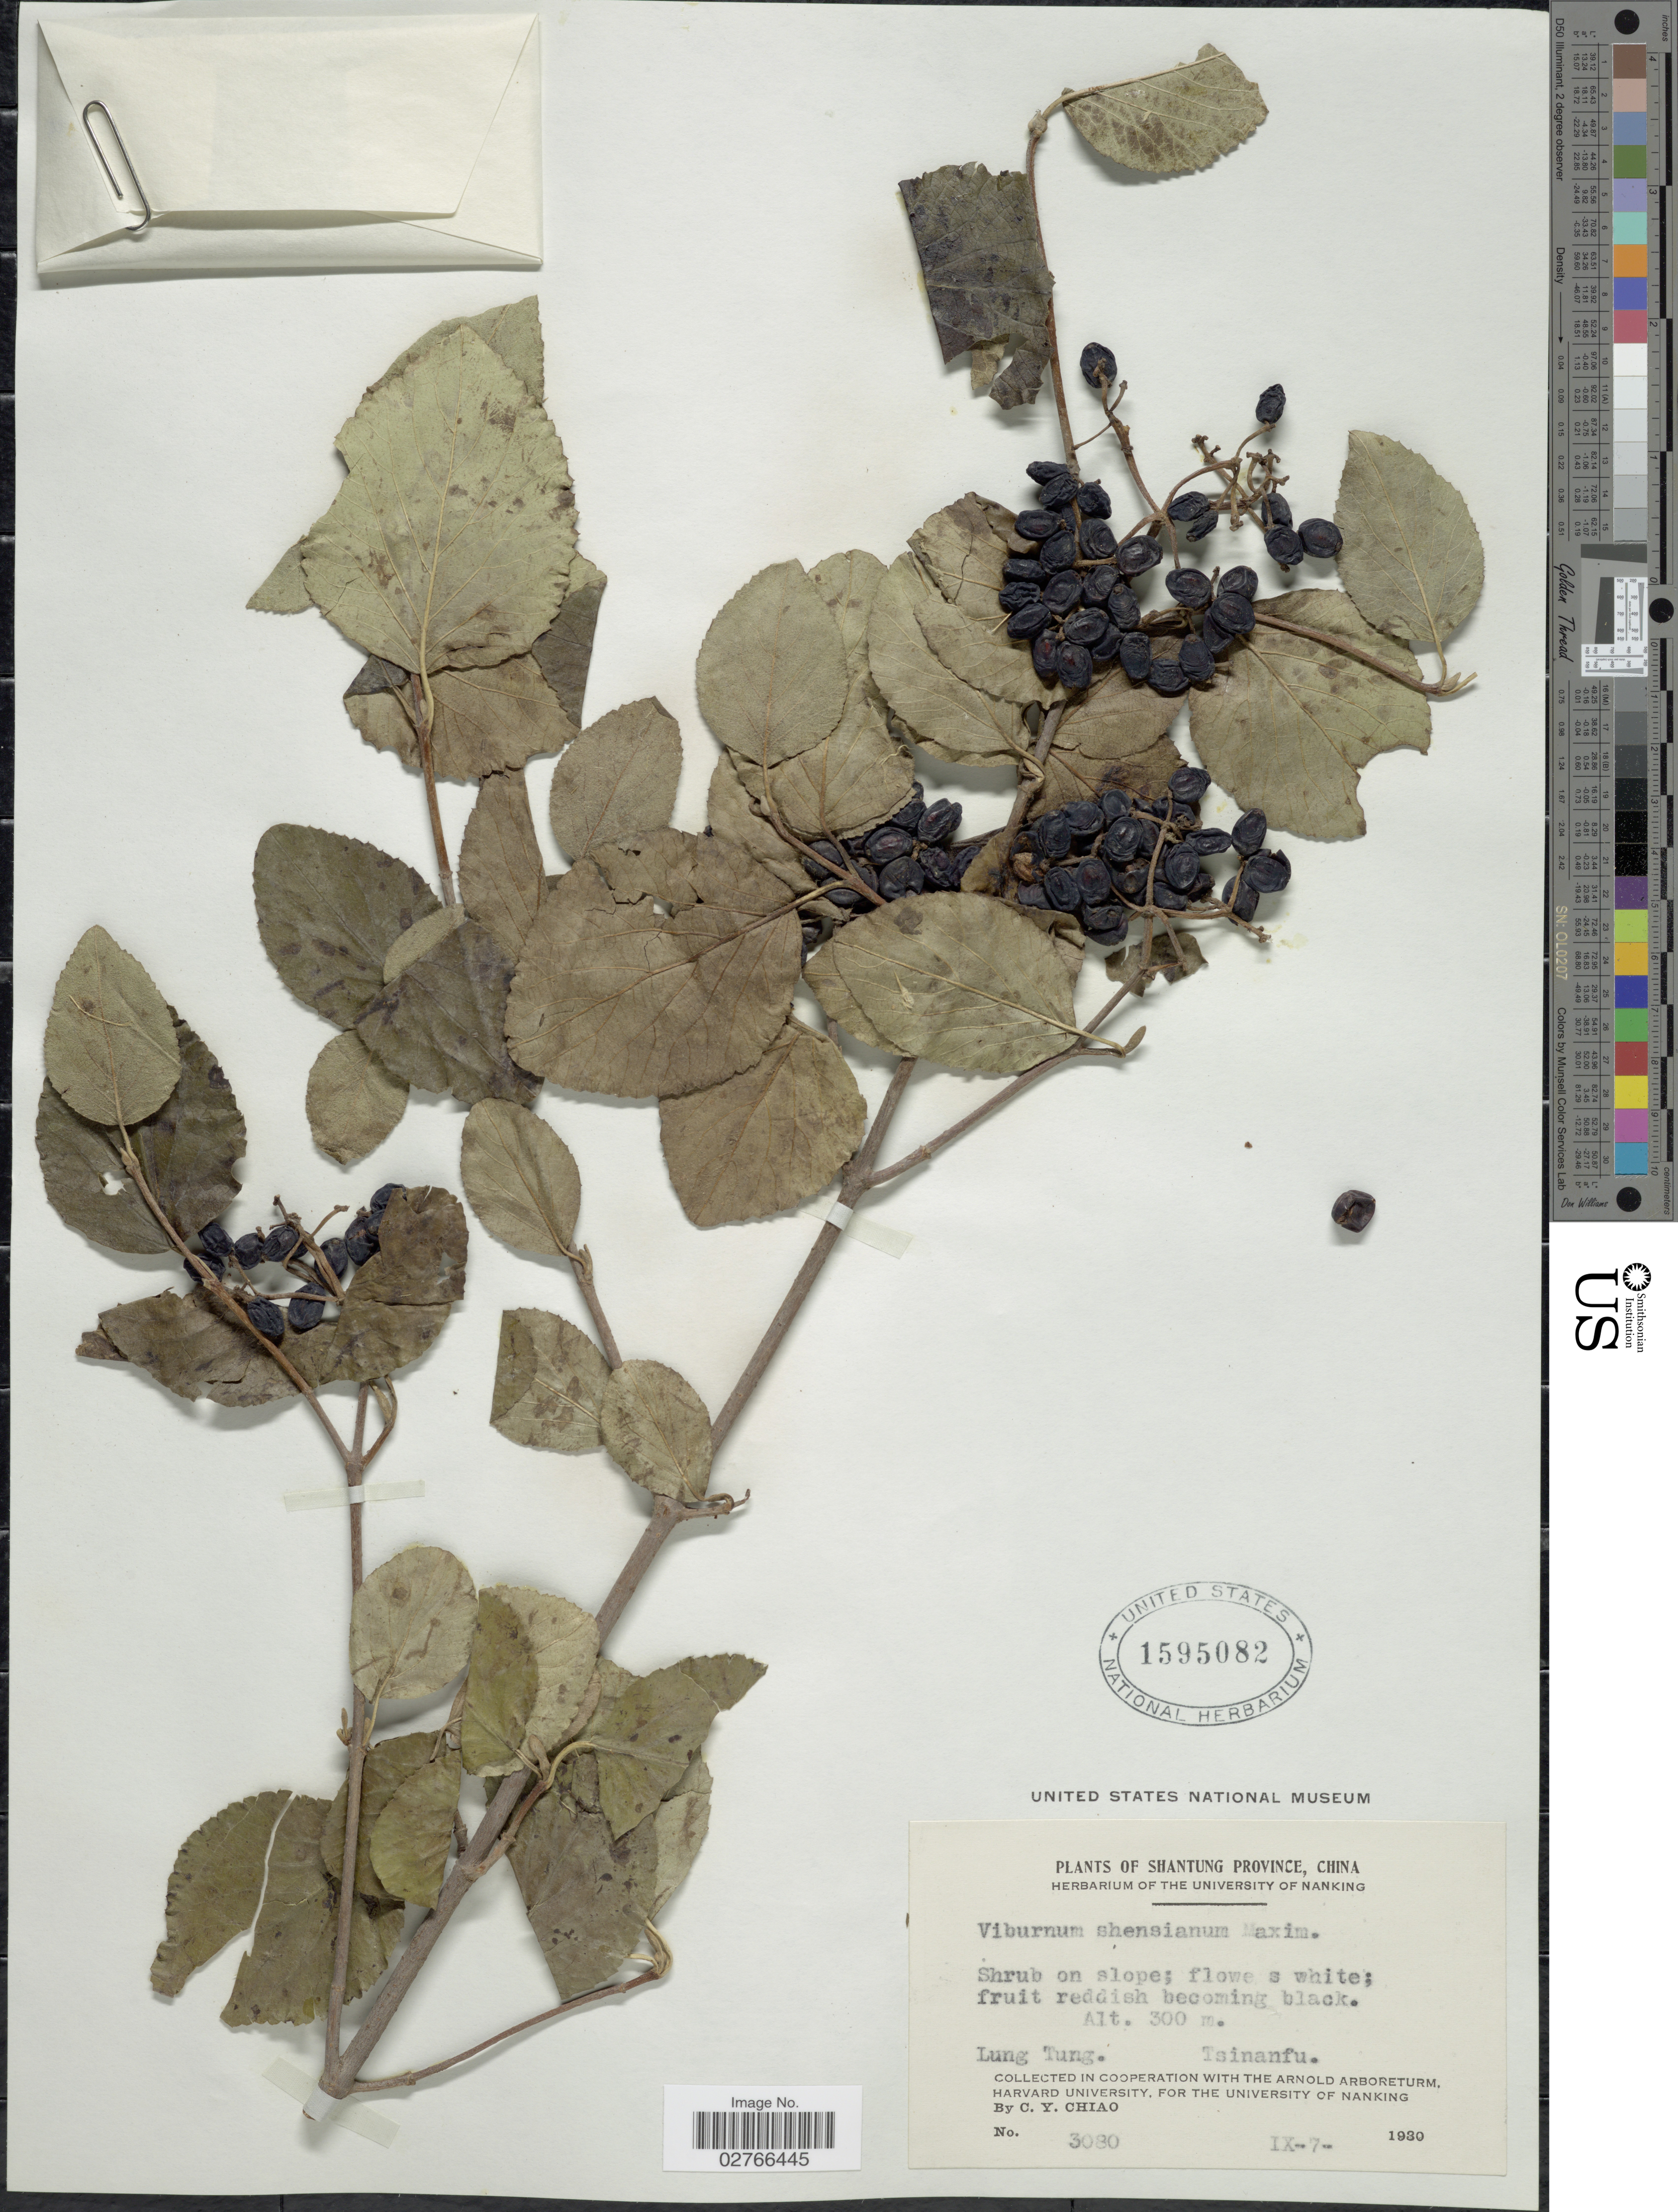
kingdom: Plantae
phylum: Tracheophyta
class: Magnoliopsida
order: Dipsacales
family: Viburnaceae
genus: Viburnum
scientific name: Viburnum schensianum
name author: Maxim.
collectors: C. Y. Chiao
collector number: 3080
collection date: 1930-09-07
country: China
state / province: Shandong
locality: Shantung Province, Lung Tung, Tsinanfu.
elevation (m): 300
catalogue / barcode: US 1595082